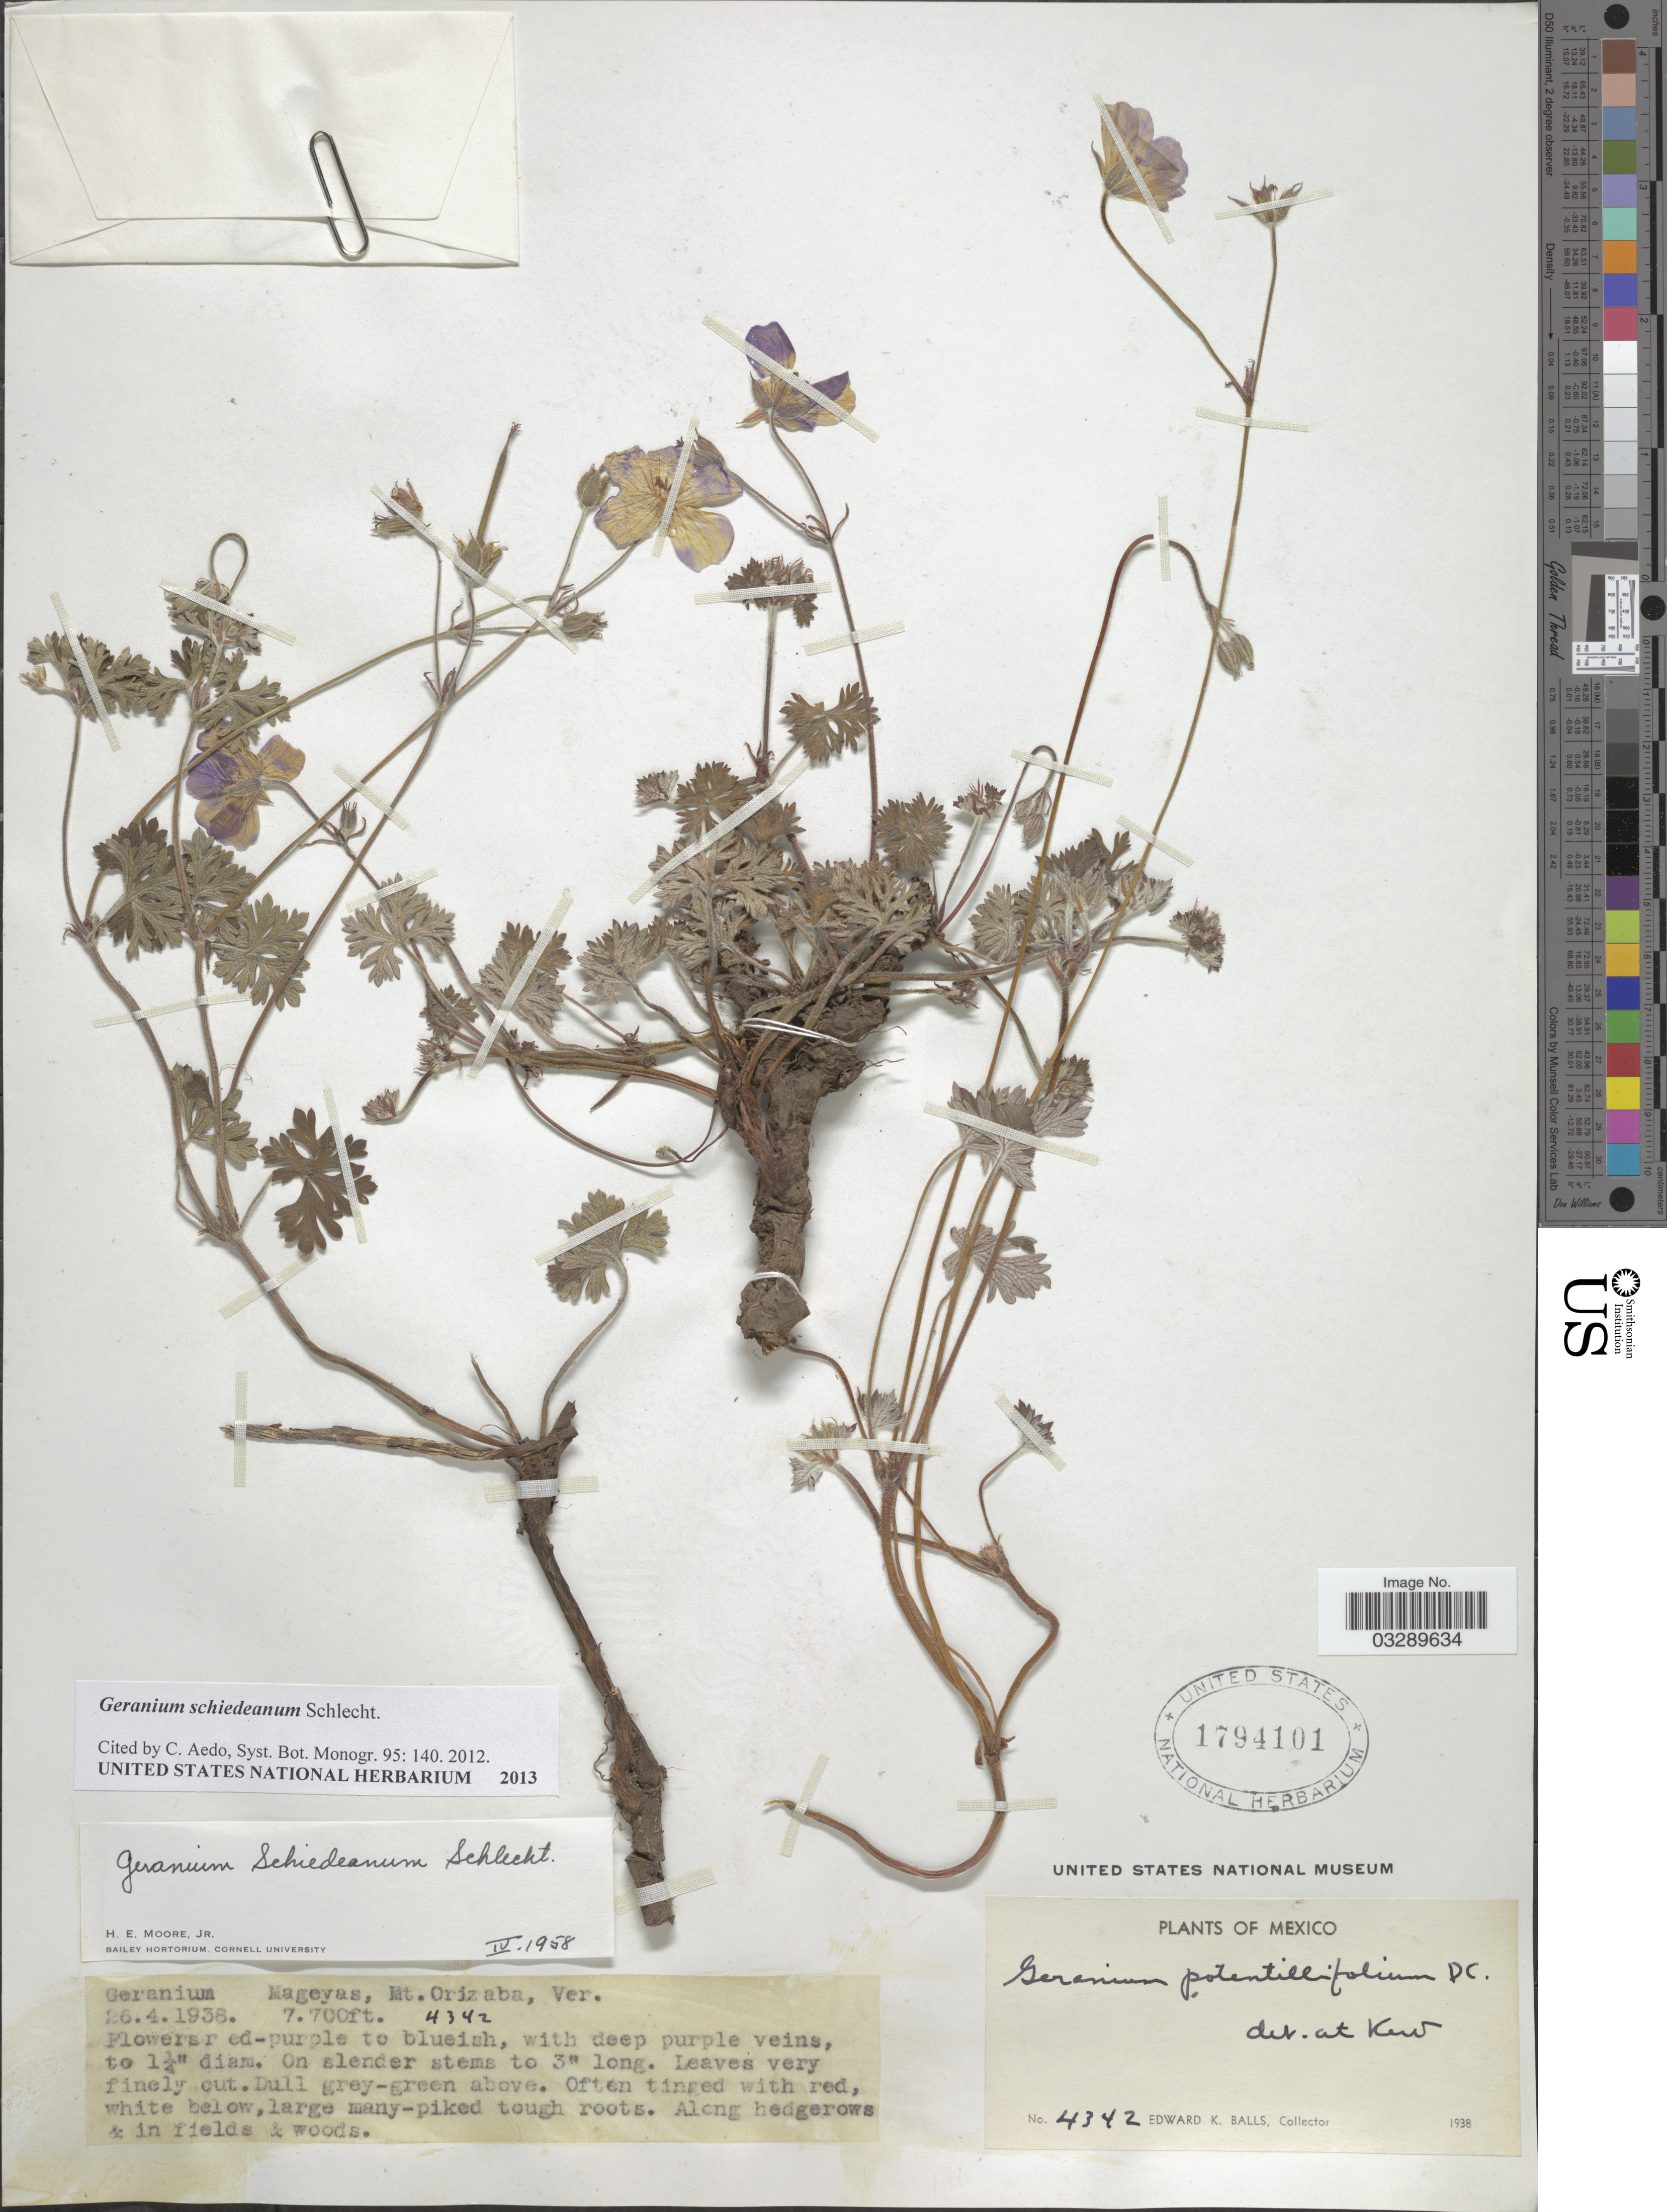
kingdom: Plantae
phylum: Tracheophyta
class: Magnoliopsida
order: Geraniales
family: Geraniaceae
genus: Geranium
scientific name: Geranium schiedeanum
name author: Schltdl.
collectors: E. K. Balls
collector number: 4342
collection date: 1938-04-26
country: Mexico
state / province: Veracruz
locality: Mageyas, Mt. Orizaba.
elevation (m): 2347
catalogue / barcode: US 1794101